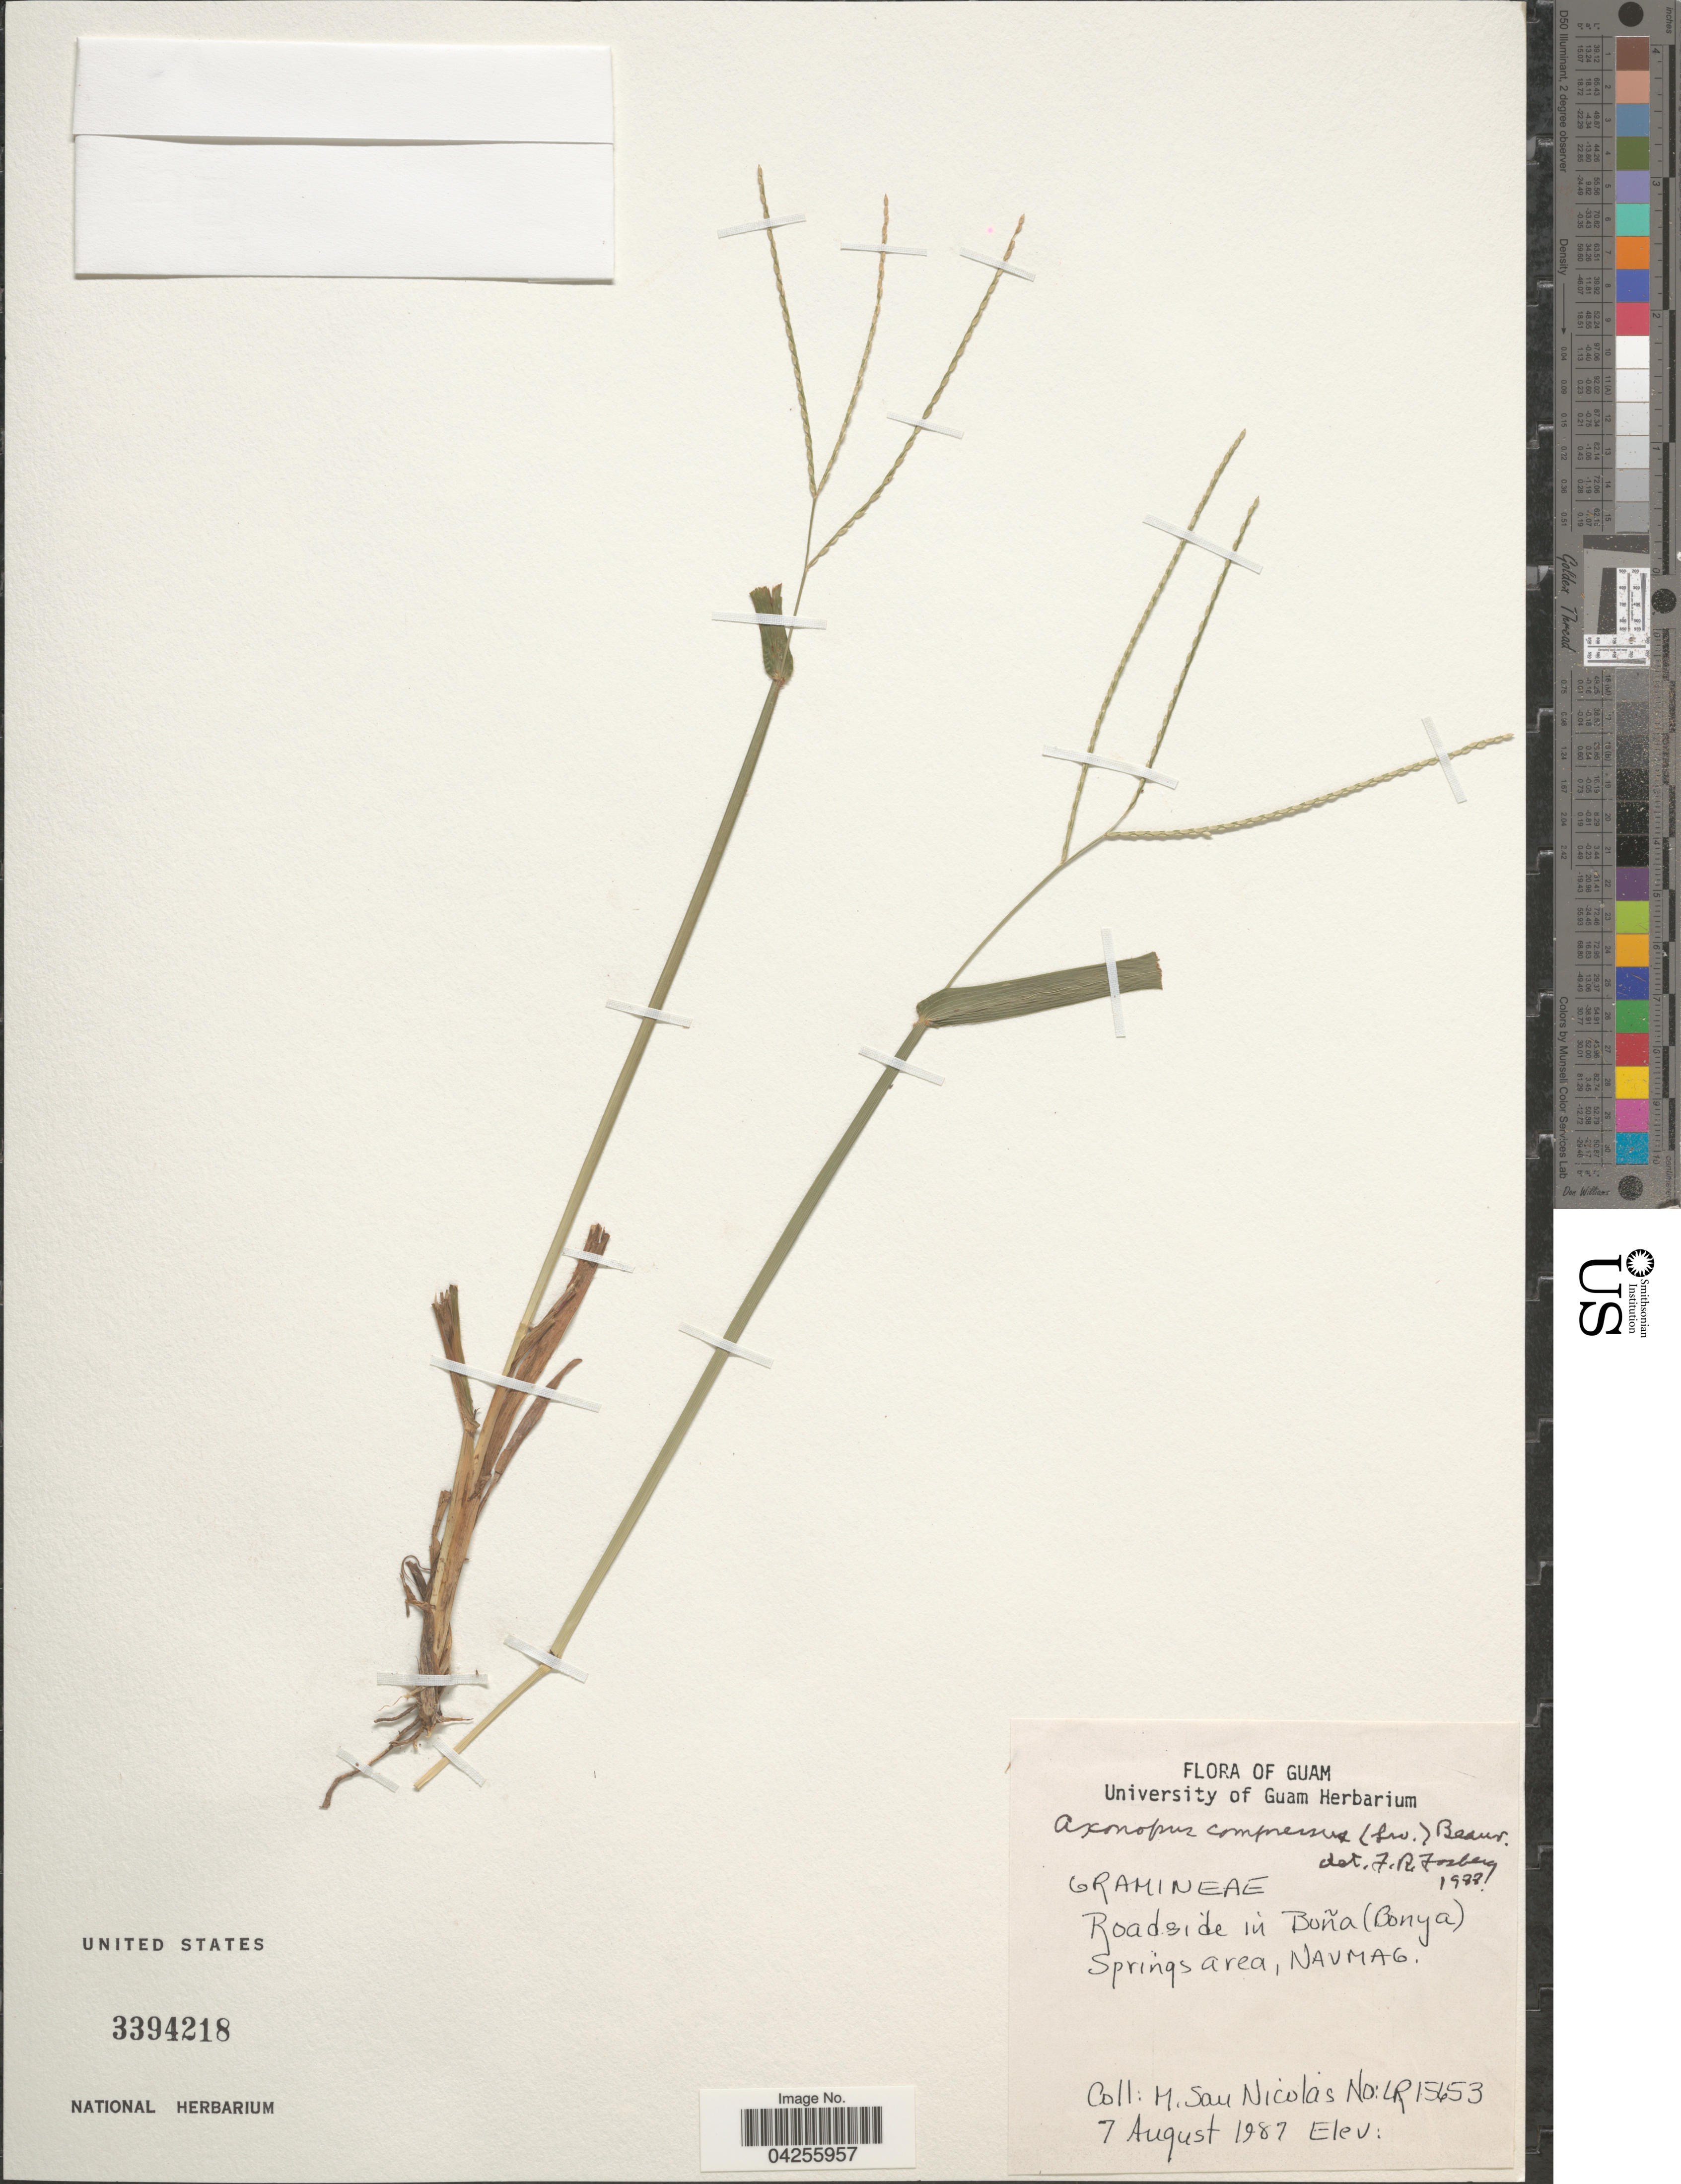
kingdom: Plantae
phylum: Tracheophyta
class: Liliopsida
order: Poales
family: Poaceae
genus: Axonopus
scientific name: Axonopus compressus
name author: (Sw.) P. Beauv.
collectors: M. San Nicolas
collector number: LR15653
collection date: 1987-08-07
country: Guam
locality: Roadside in Boña (Bonya) Springs area, Navmag.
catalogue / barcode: US 3394218